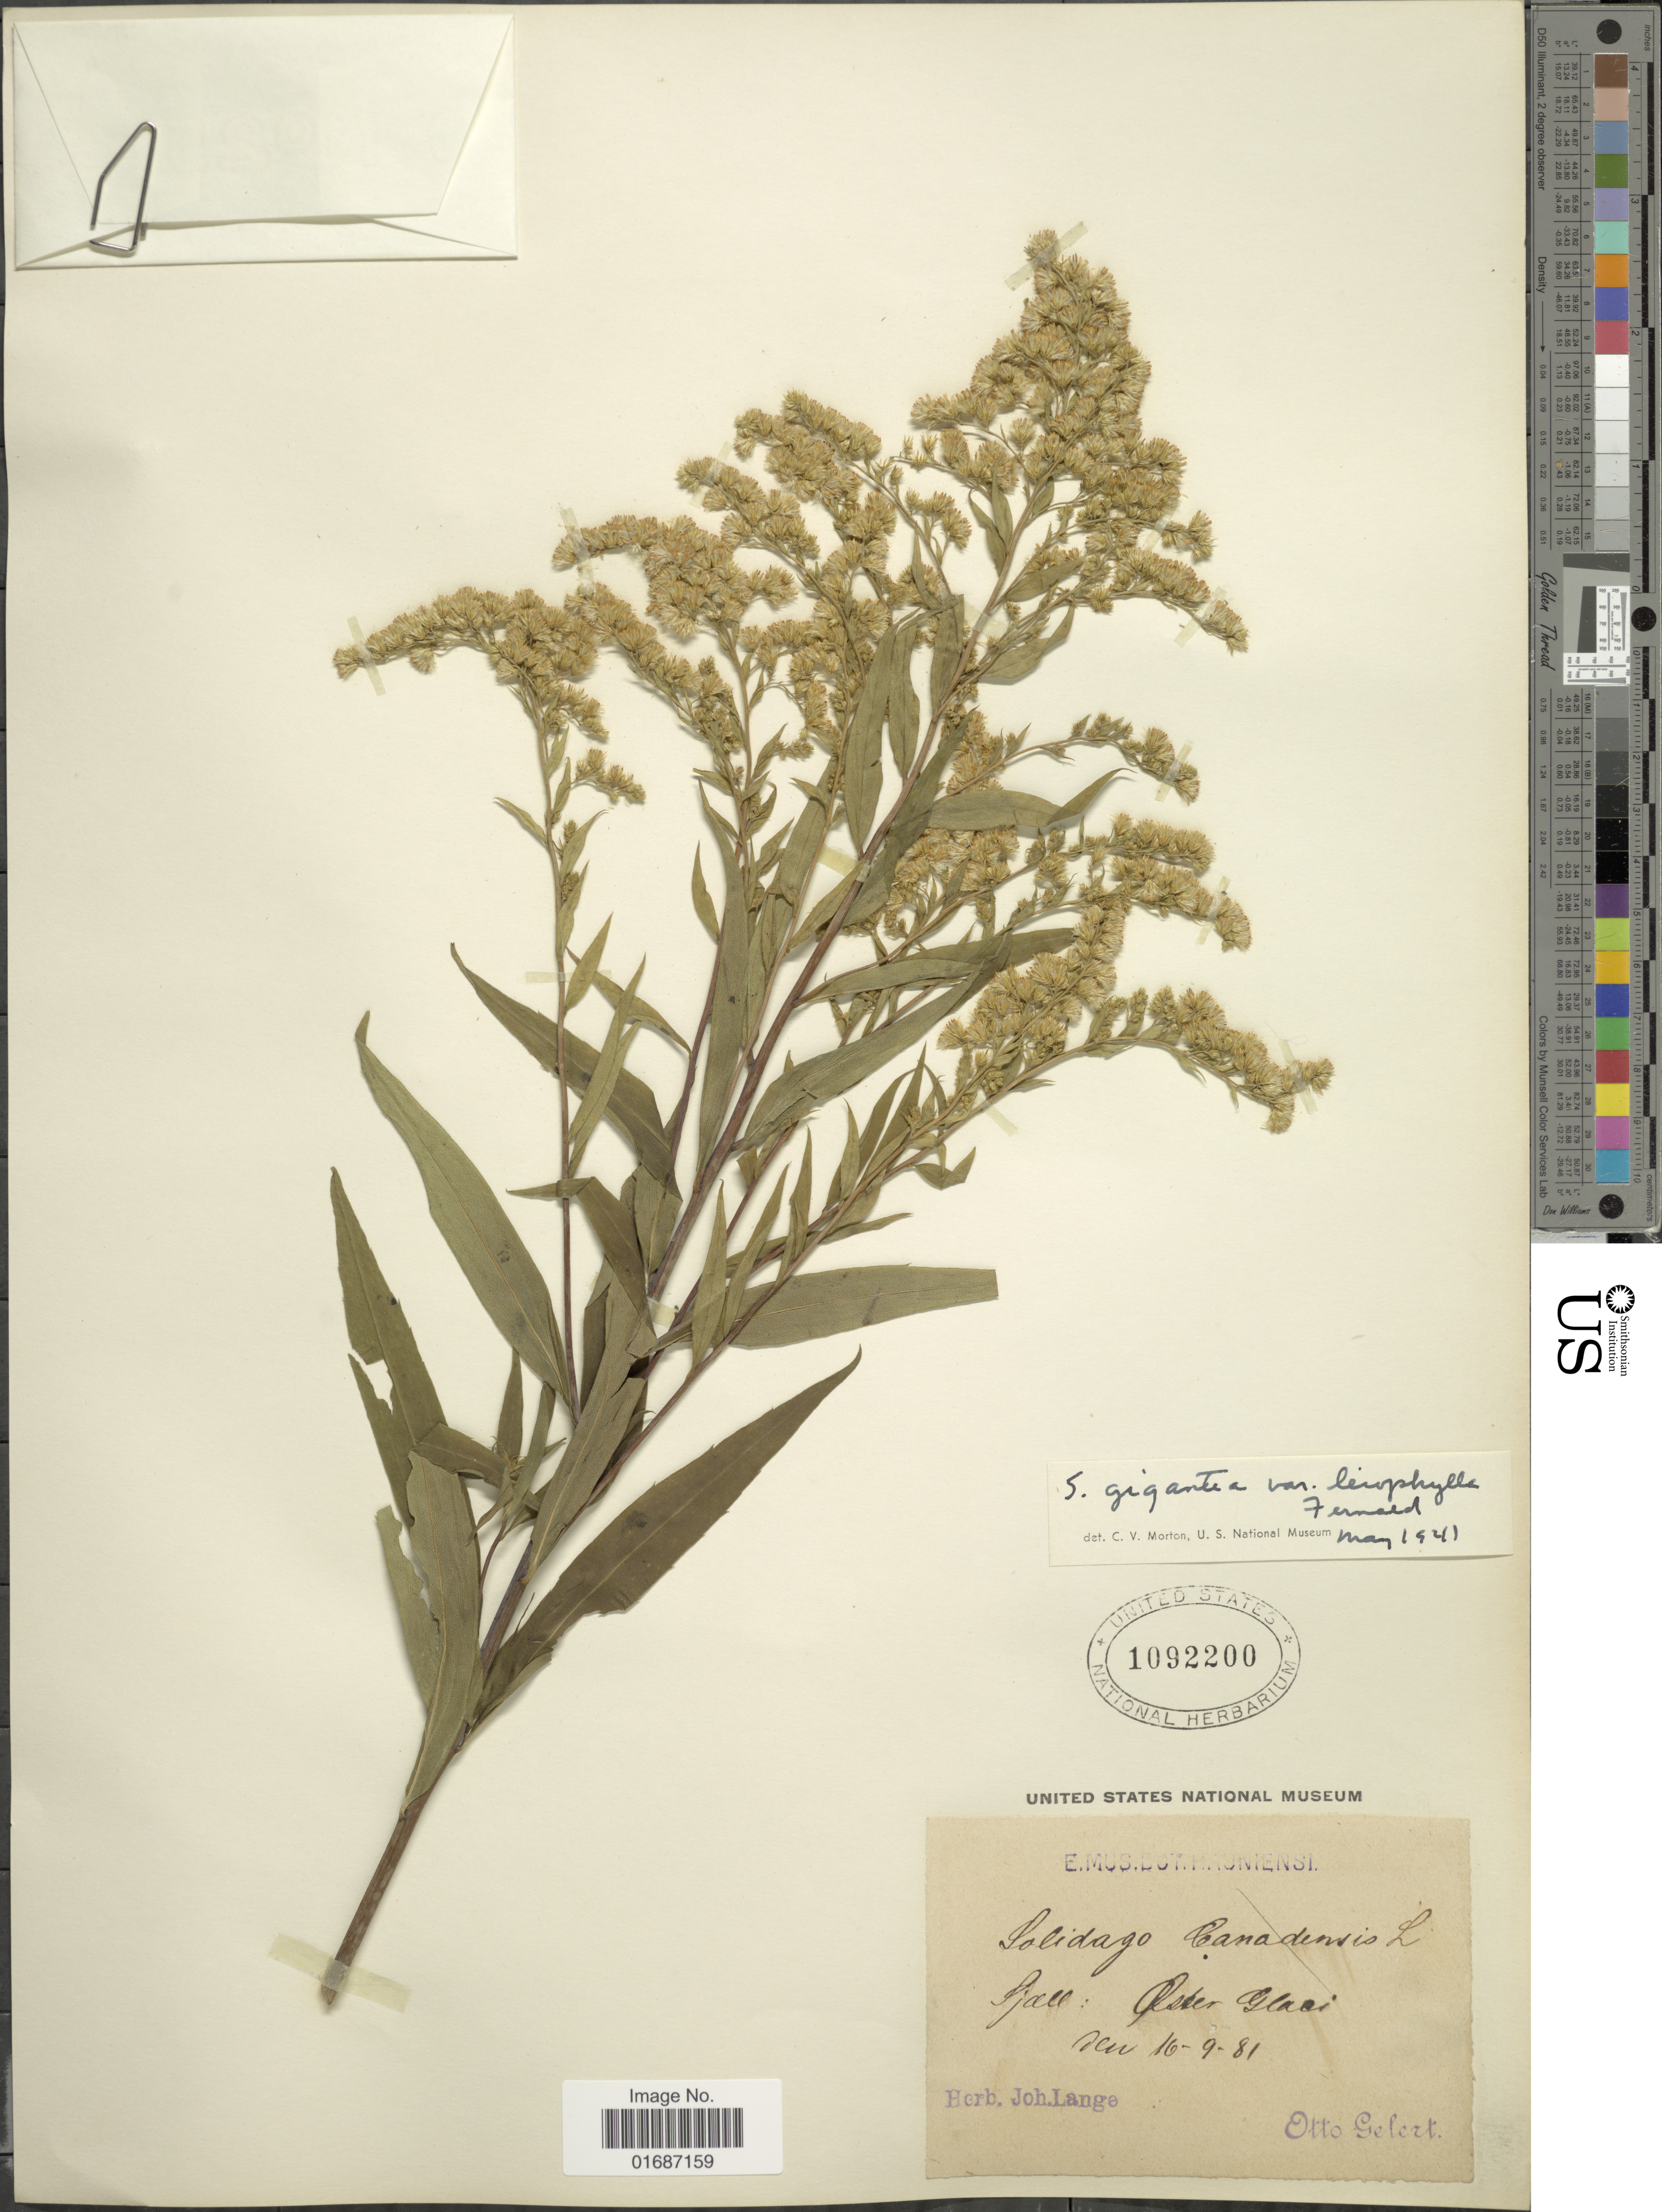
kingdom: Plantae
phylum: Tracheophyta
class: Magnoliopsida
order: Asterales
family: Asteraceae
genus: Solidago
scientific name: Solidago gigantea var. leiophylla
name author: Fernald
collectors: O. Gelert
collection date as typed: Transcribed d/m/y: 16/8/81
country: Denmark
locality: Sjall, Øster Glaci.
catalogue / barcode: US 1092200